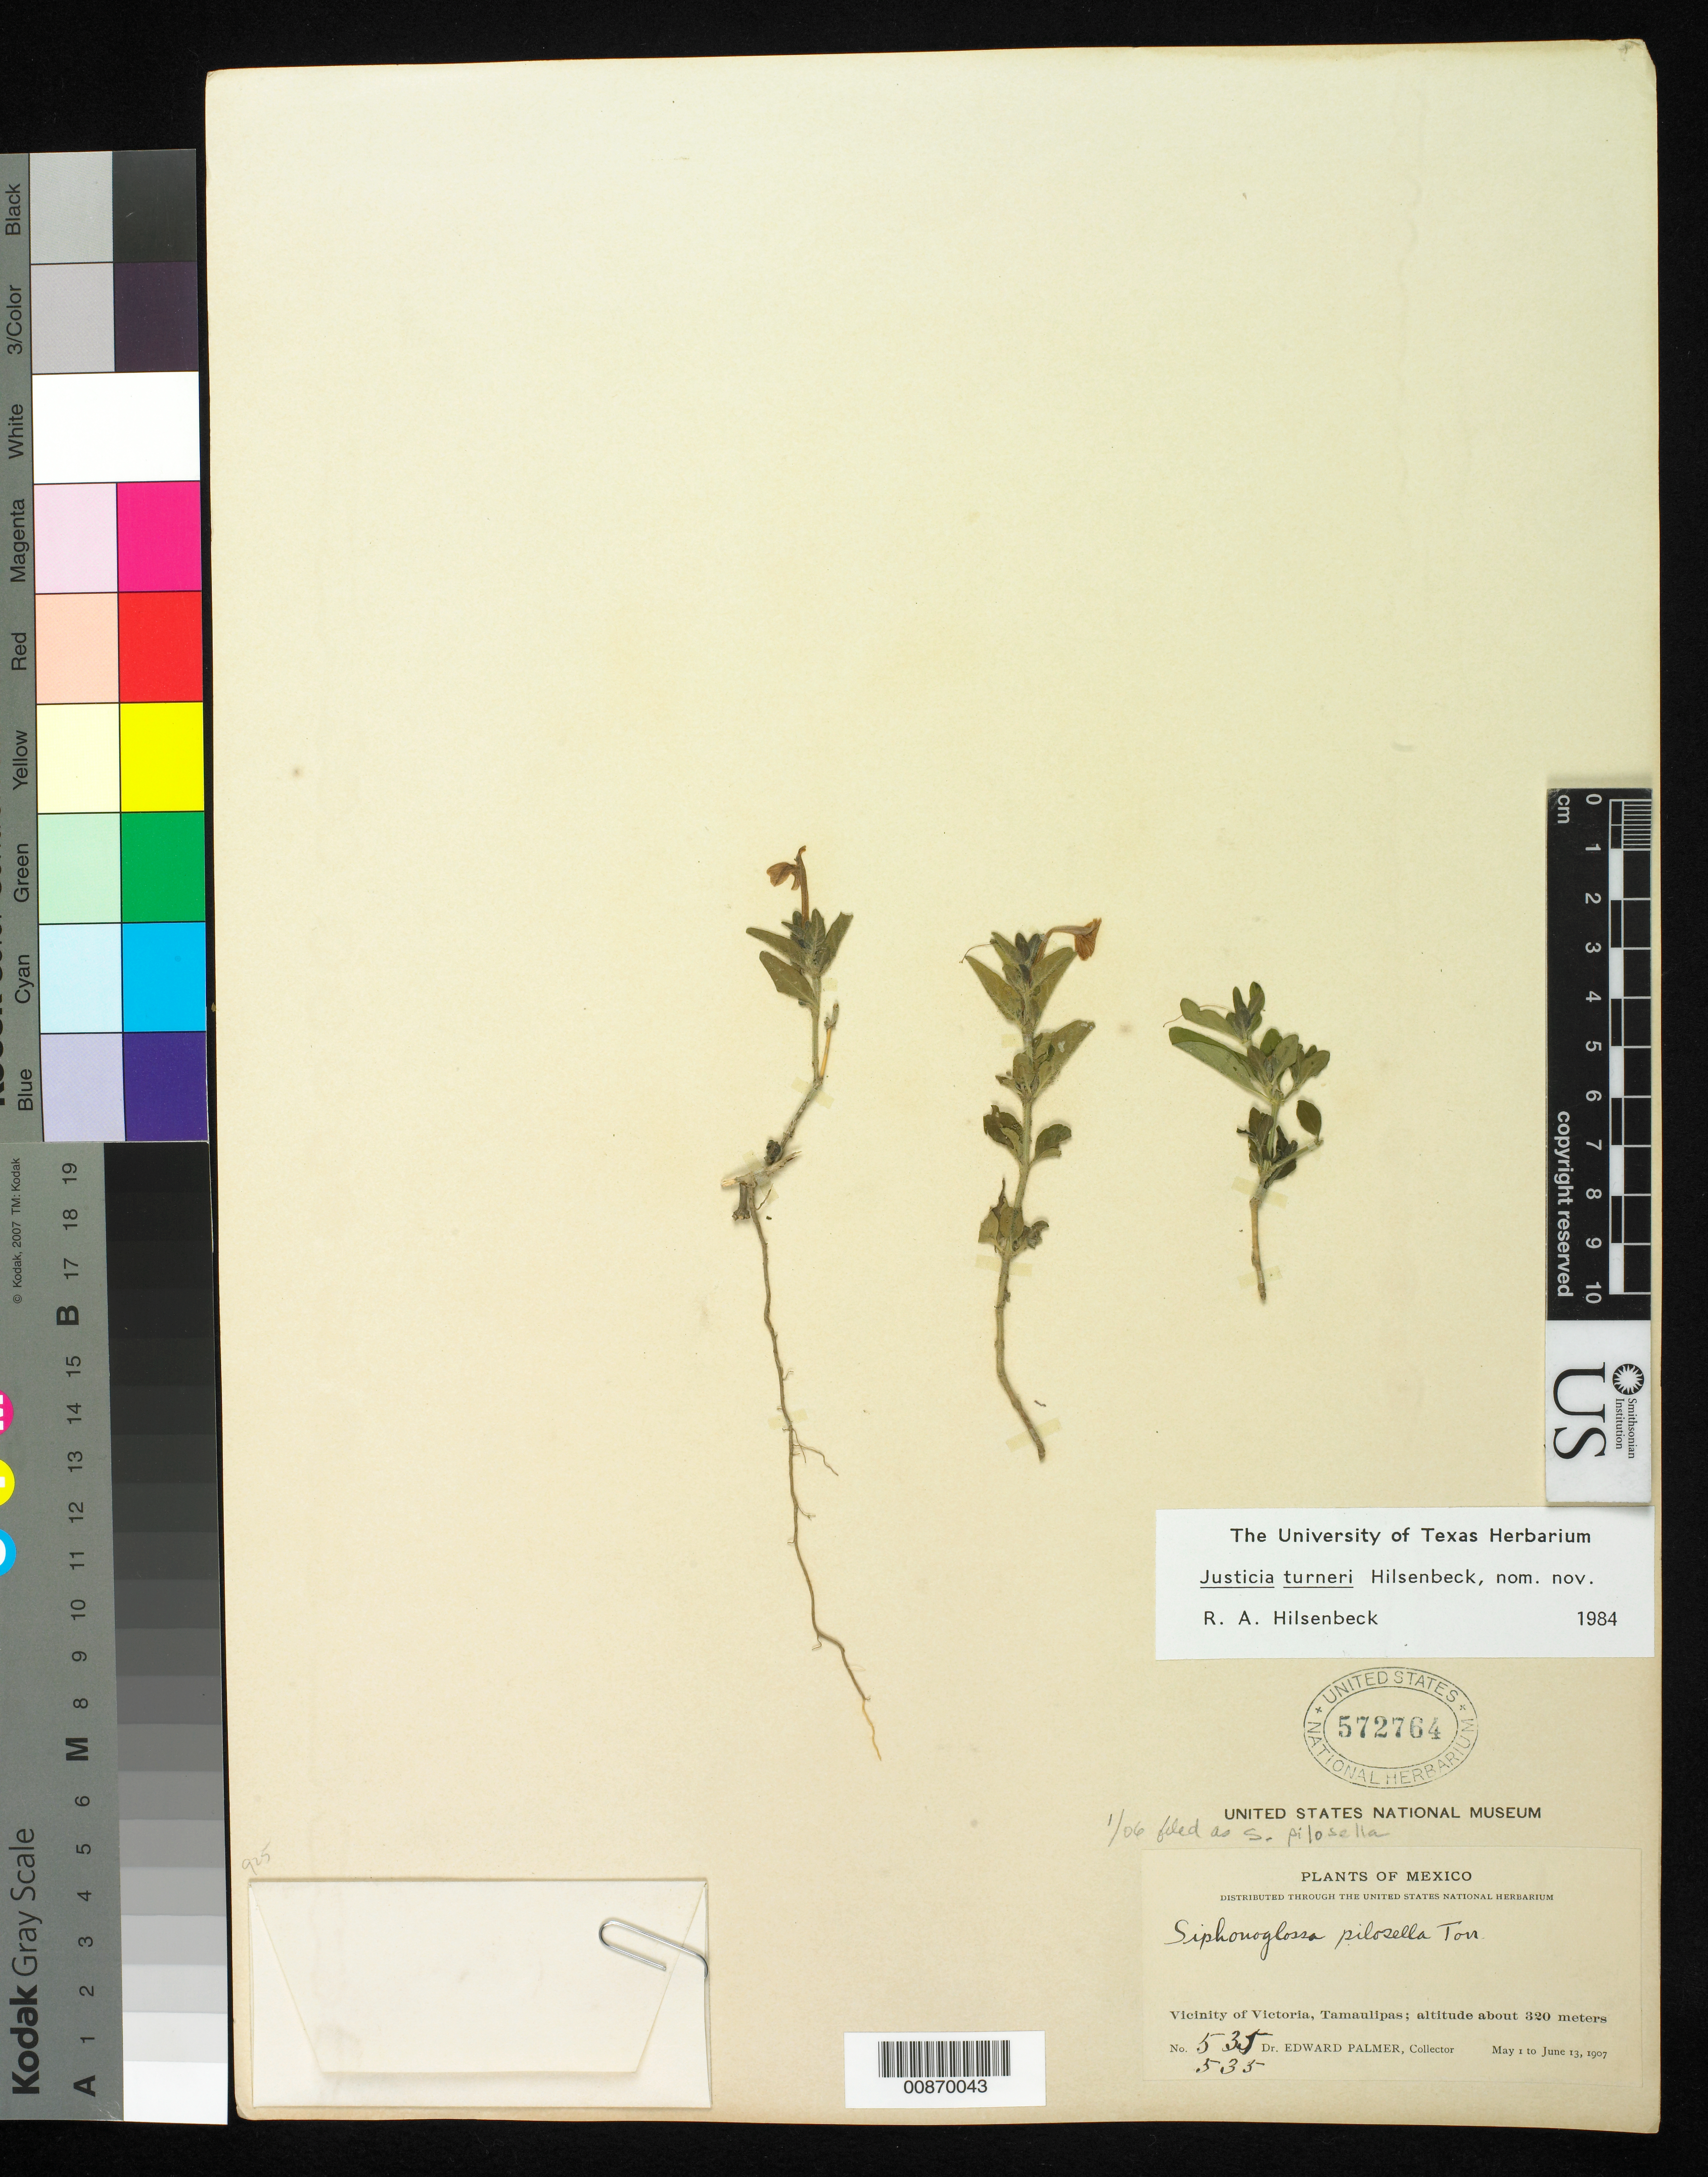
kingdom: Plantae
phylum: Tracheophyta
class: Magnoliopsida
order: Lamiales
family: Acanthaceae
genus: Siphonoglossa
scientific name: Siphonoglossa pilosella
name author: (Nees) Torr.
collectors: E. Palmer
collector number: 535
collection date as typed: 01 May 1907 to 13 Jun 1907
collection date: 1907-05-01/1907-06-13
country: Mexico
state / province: Tamaulipas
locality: Vicinity of Victoria.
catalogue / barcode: US 572764